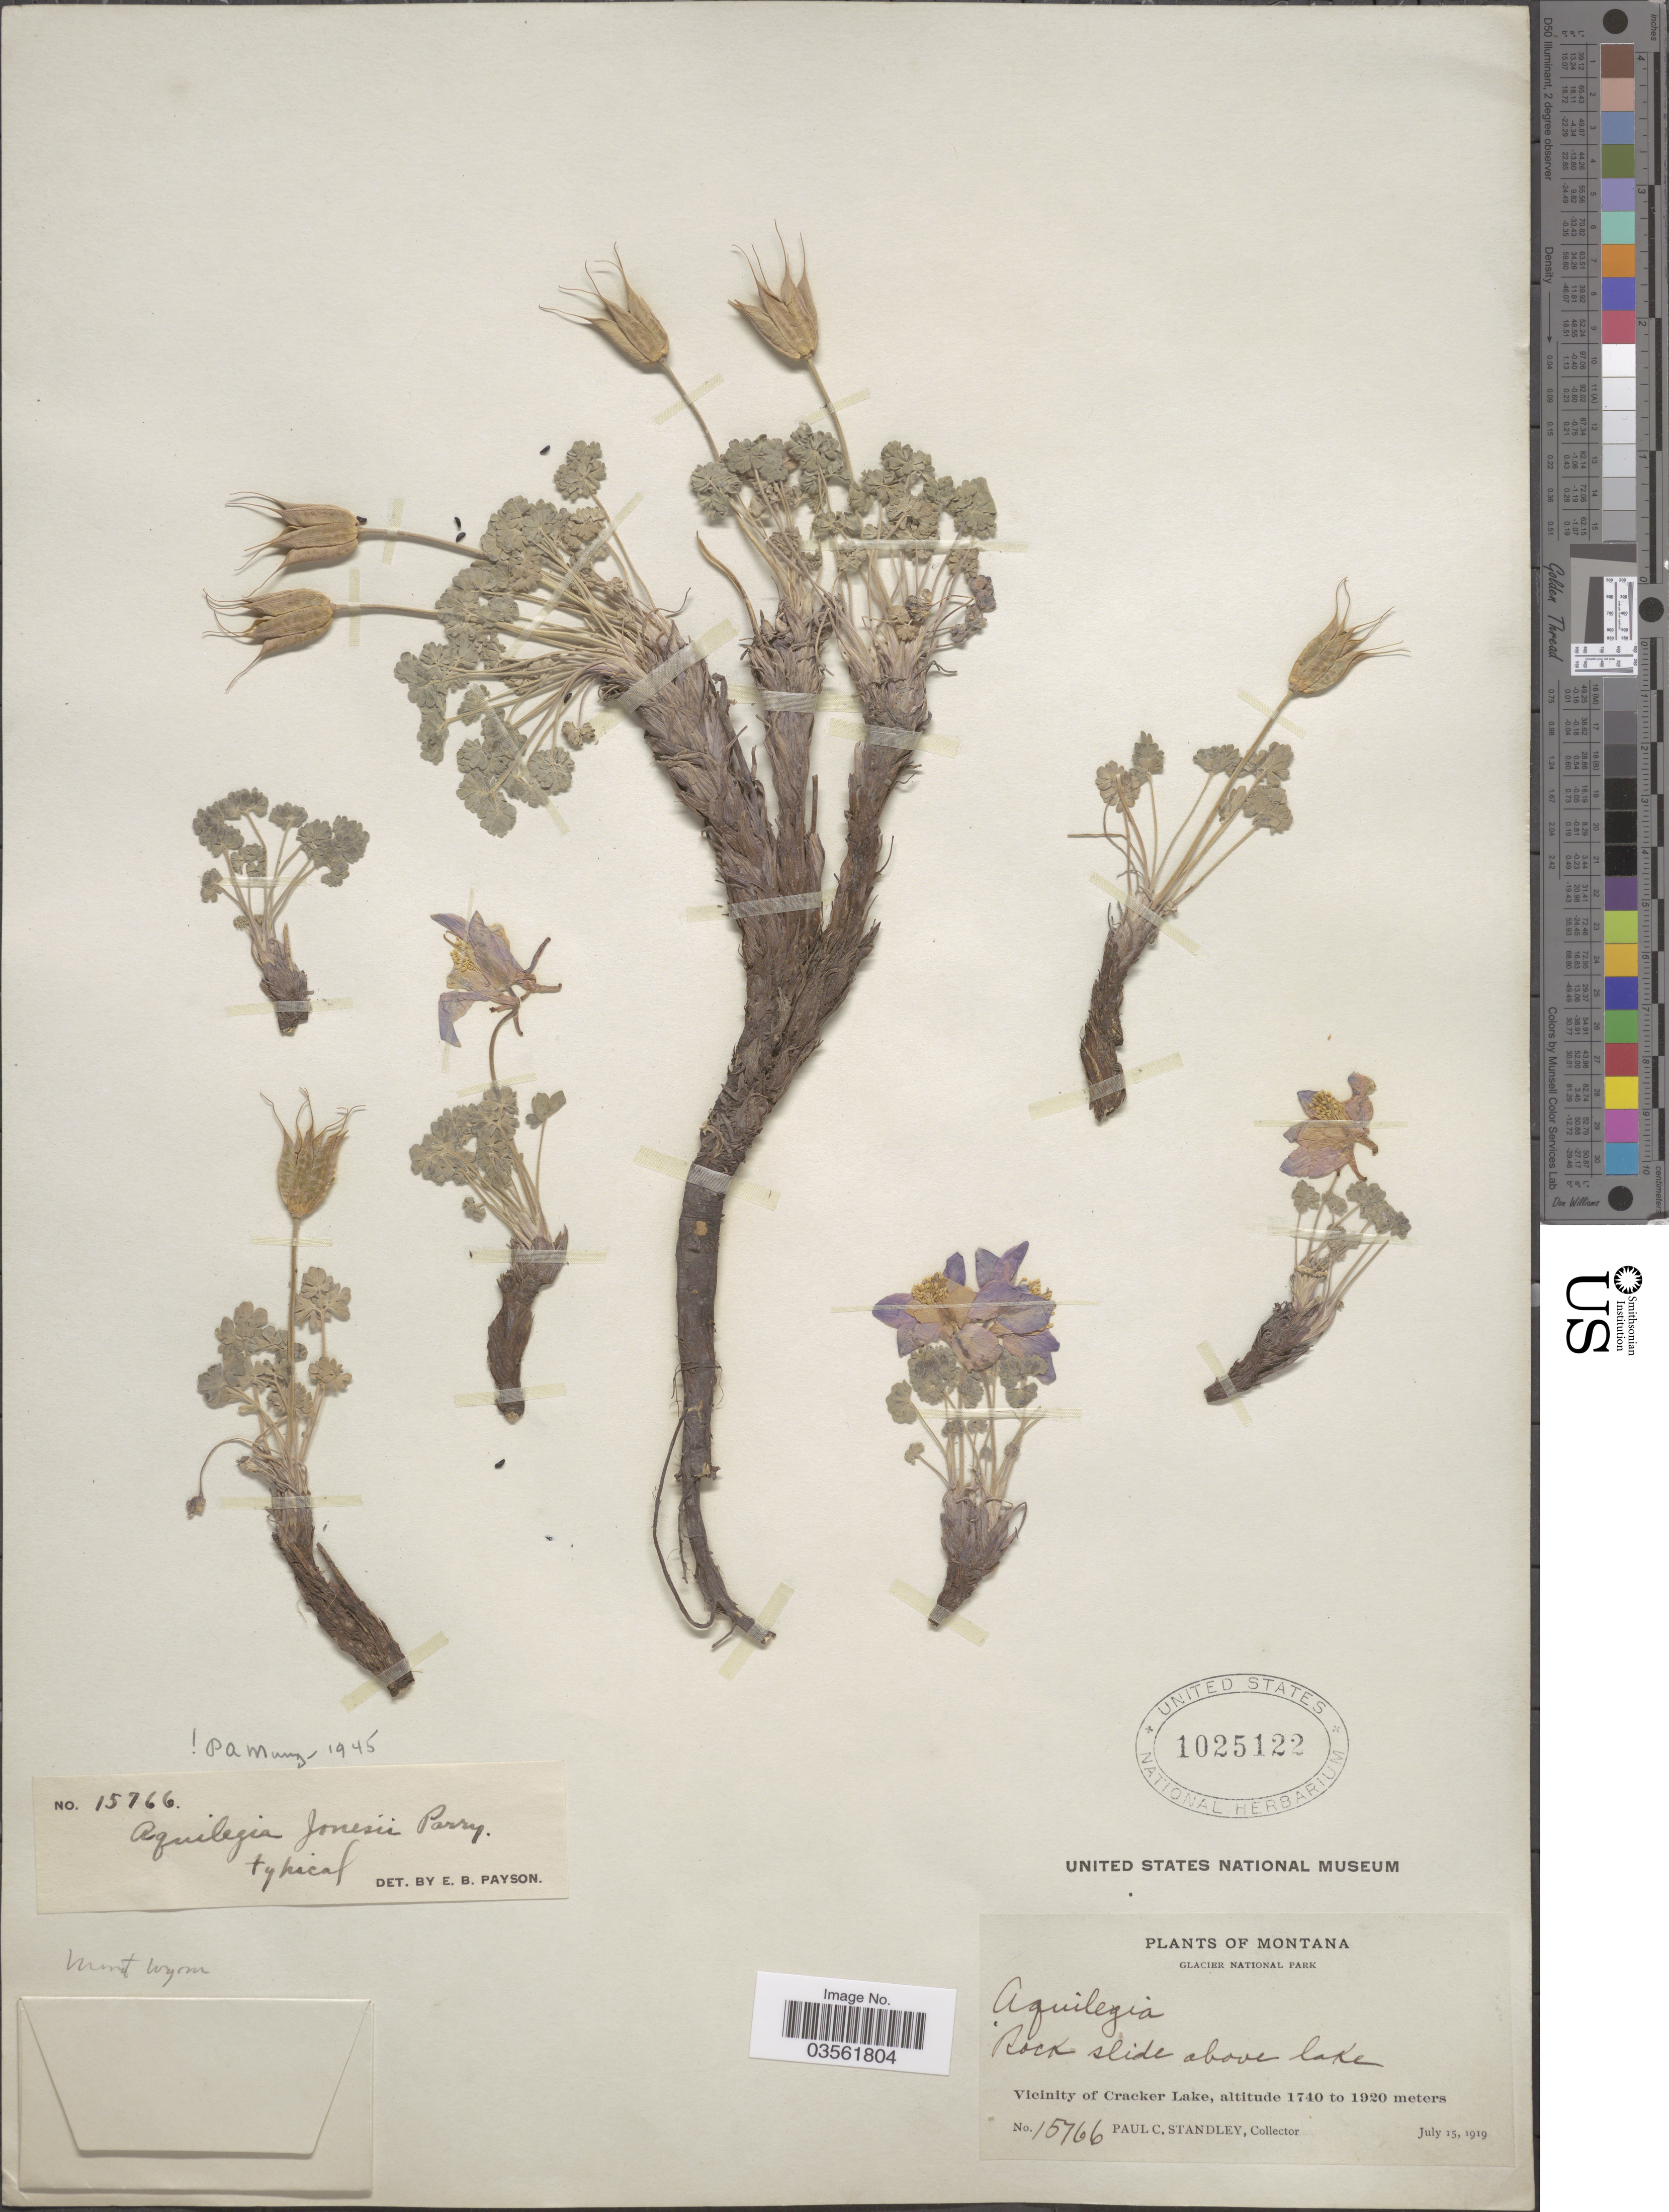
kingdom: Plantae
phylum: Tracheophyta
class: Magnoliopsida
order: Ranunculales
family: Ranunculaceae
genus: Aquilegia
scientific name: Aquilegia jonesii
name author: Parry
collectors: P. C. Standley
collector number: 15766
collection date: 1919-07-15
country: United States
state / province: Montana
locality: Glacier National Park. Vicinity of Cracker Lake.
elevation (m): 1740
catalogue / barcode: US 1025122